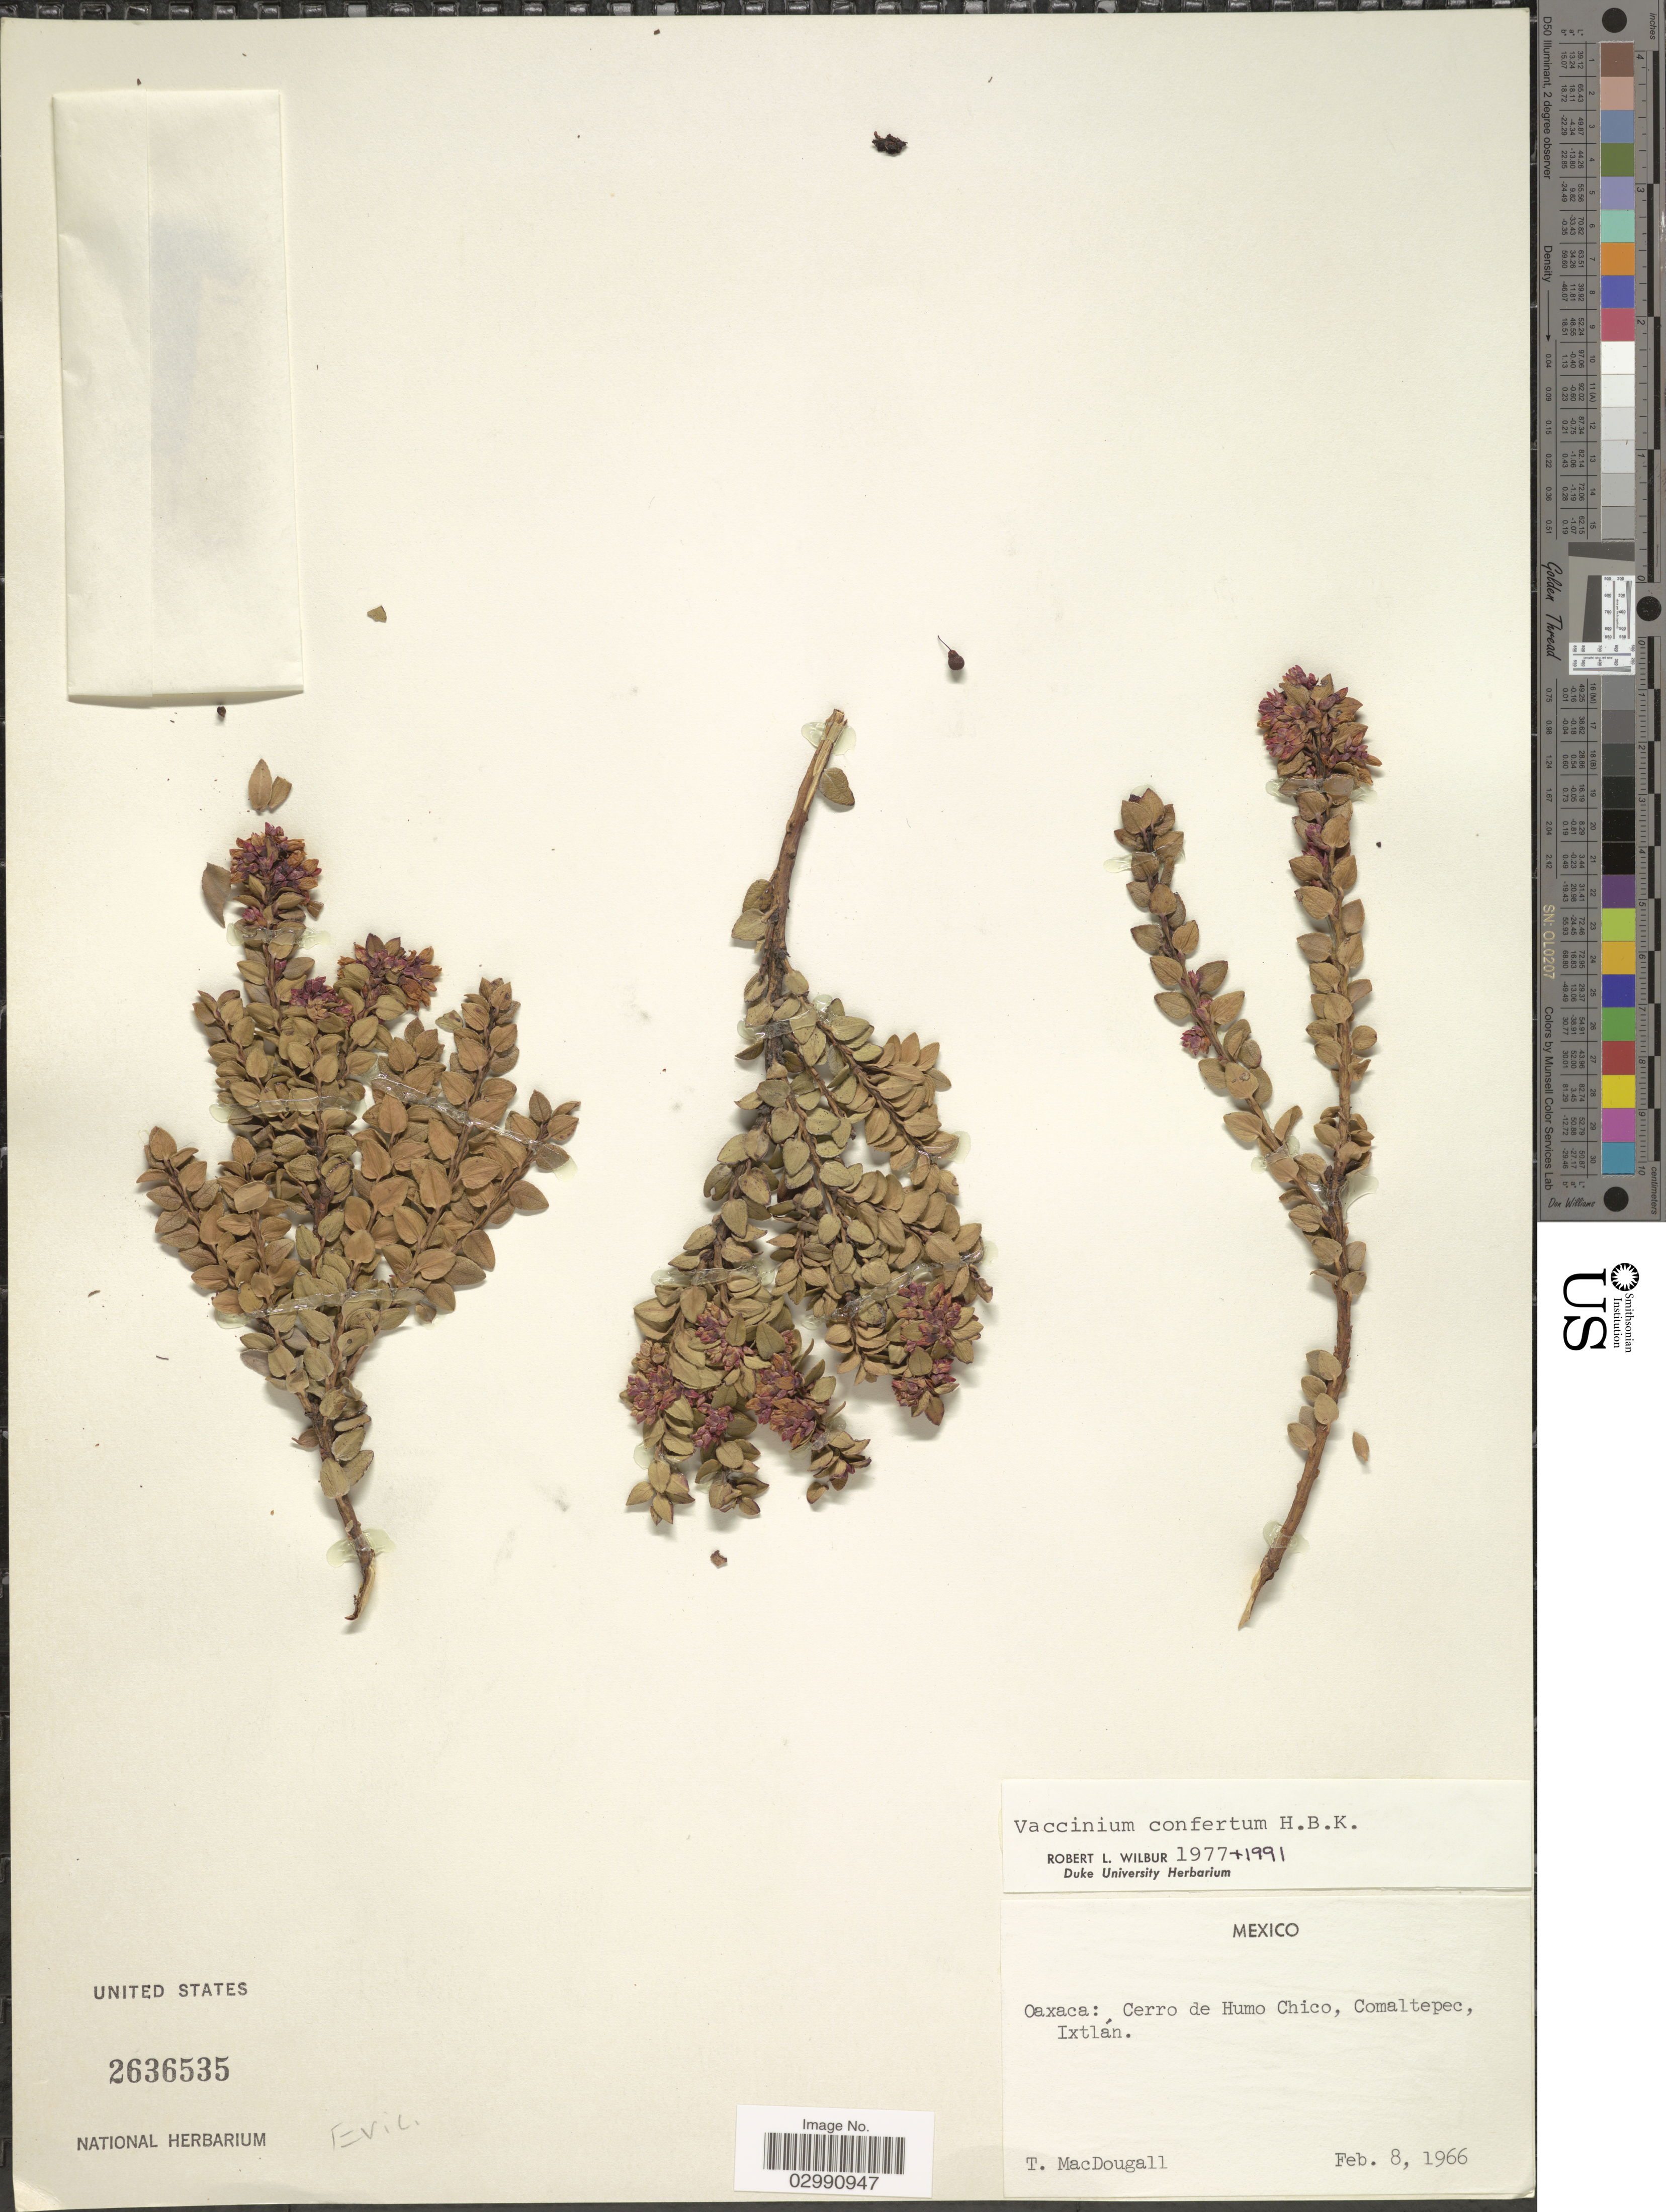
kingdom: Plantae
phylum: Tracheophyta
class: Magnoliopsida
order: Ericales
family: Ericaceae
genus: Vaccinium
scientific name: Vaccinium confertum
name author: Kunth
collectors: T. B. MacDougall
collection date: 1966-02-08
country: Mexico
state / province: Oaxaca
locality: Cerro de Humo Chico, Comaltepec, Ixtlán.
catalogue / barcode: US 2636535